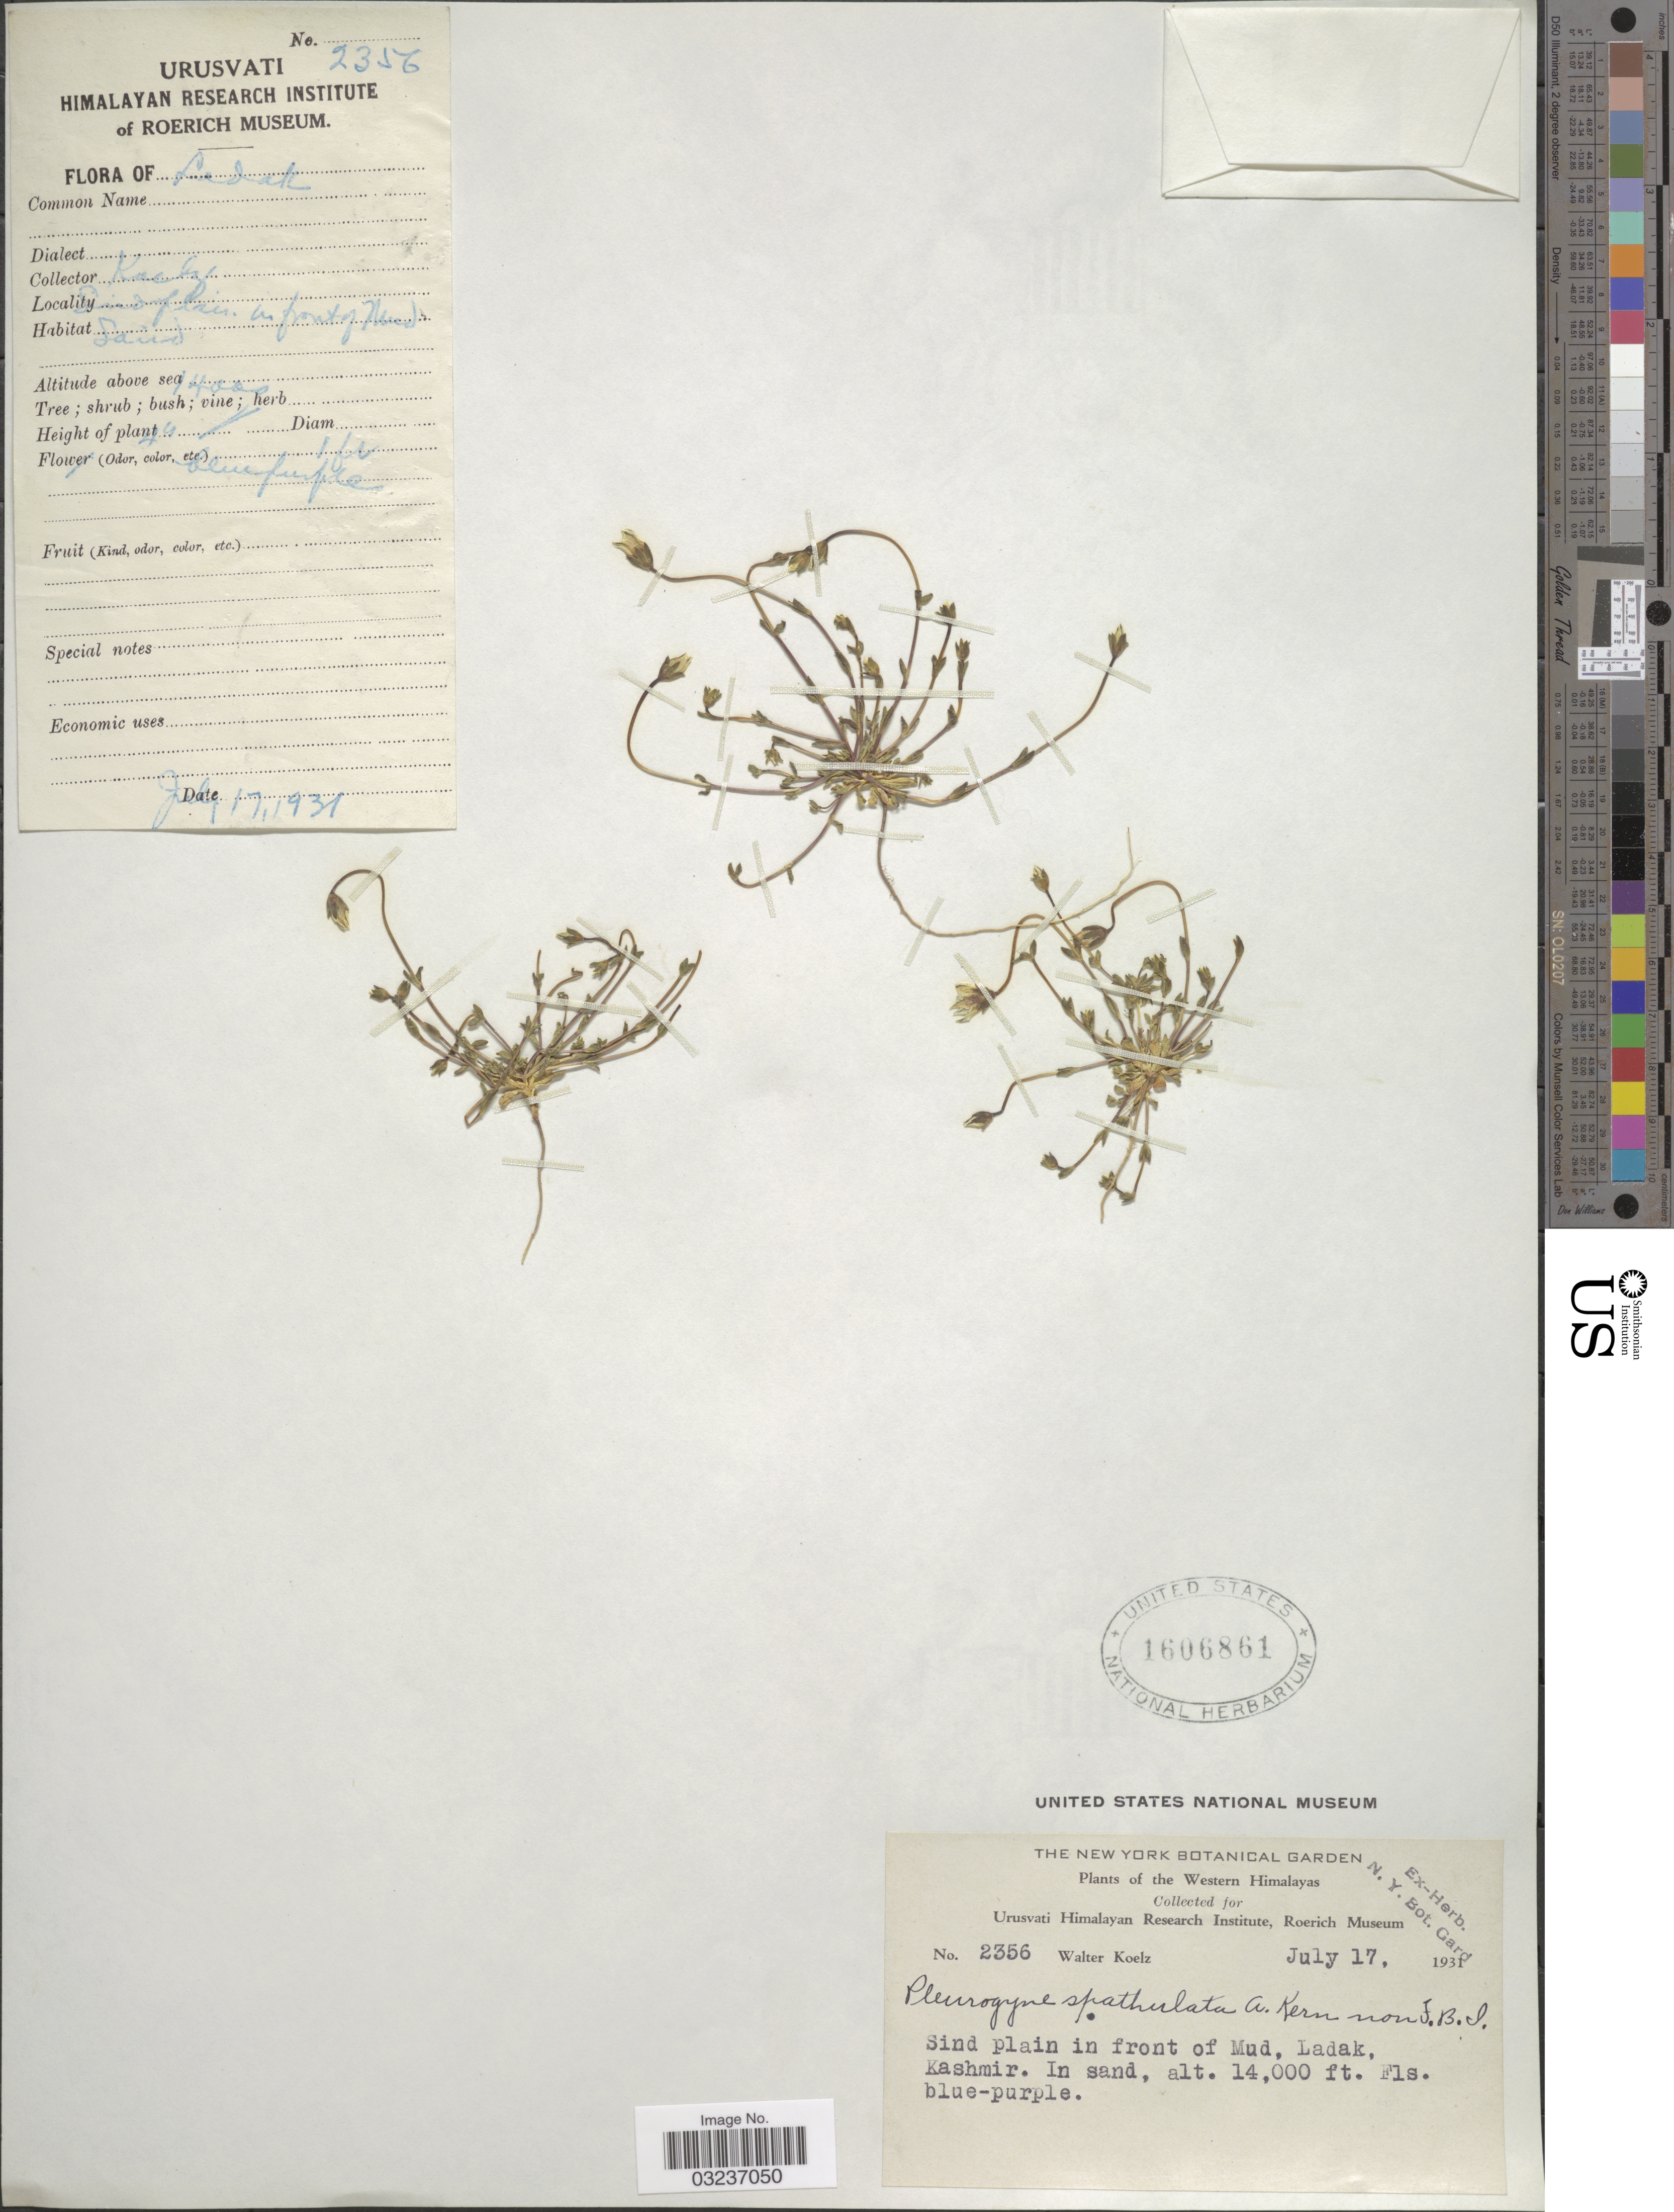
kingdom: Plantae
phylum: Tracheophyta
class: Magnoliopsida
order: Gentianales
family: Gentianaceae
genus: Gentiana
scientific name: Gentiana tenella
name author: Rottb.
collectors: W. N. Koelz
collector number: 2356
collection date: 1931-07-17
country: India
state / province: Ladakh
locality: The Western Himalayas, Sind plain in front of Mud, Ladak, Kashmir.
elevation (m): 4267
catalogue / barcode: US 1606861